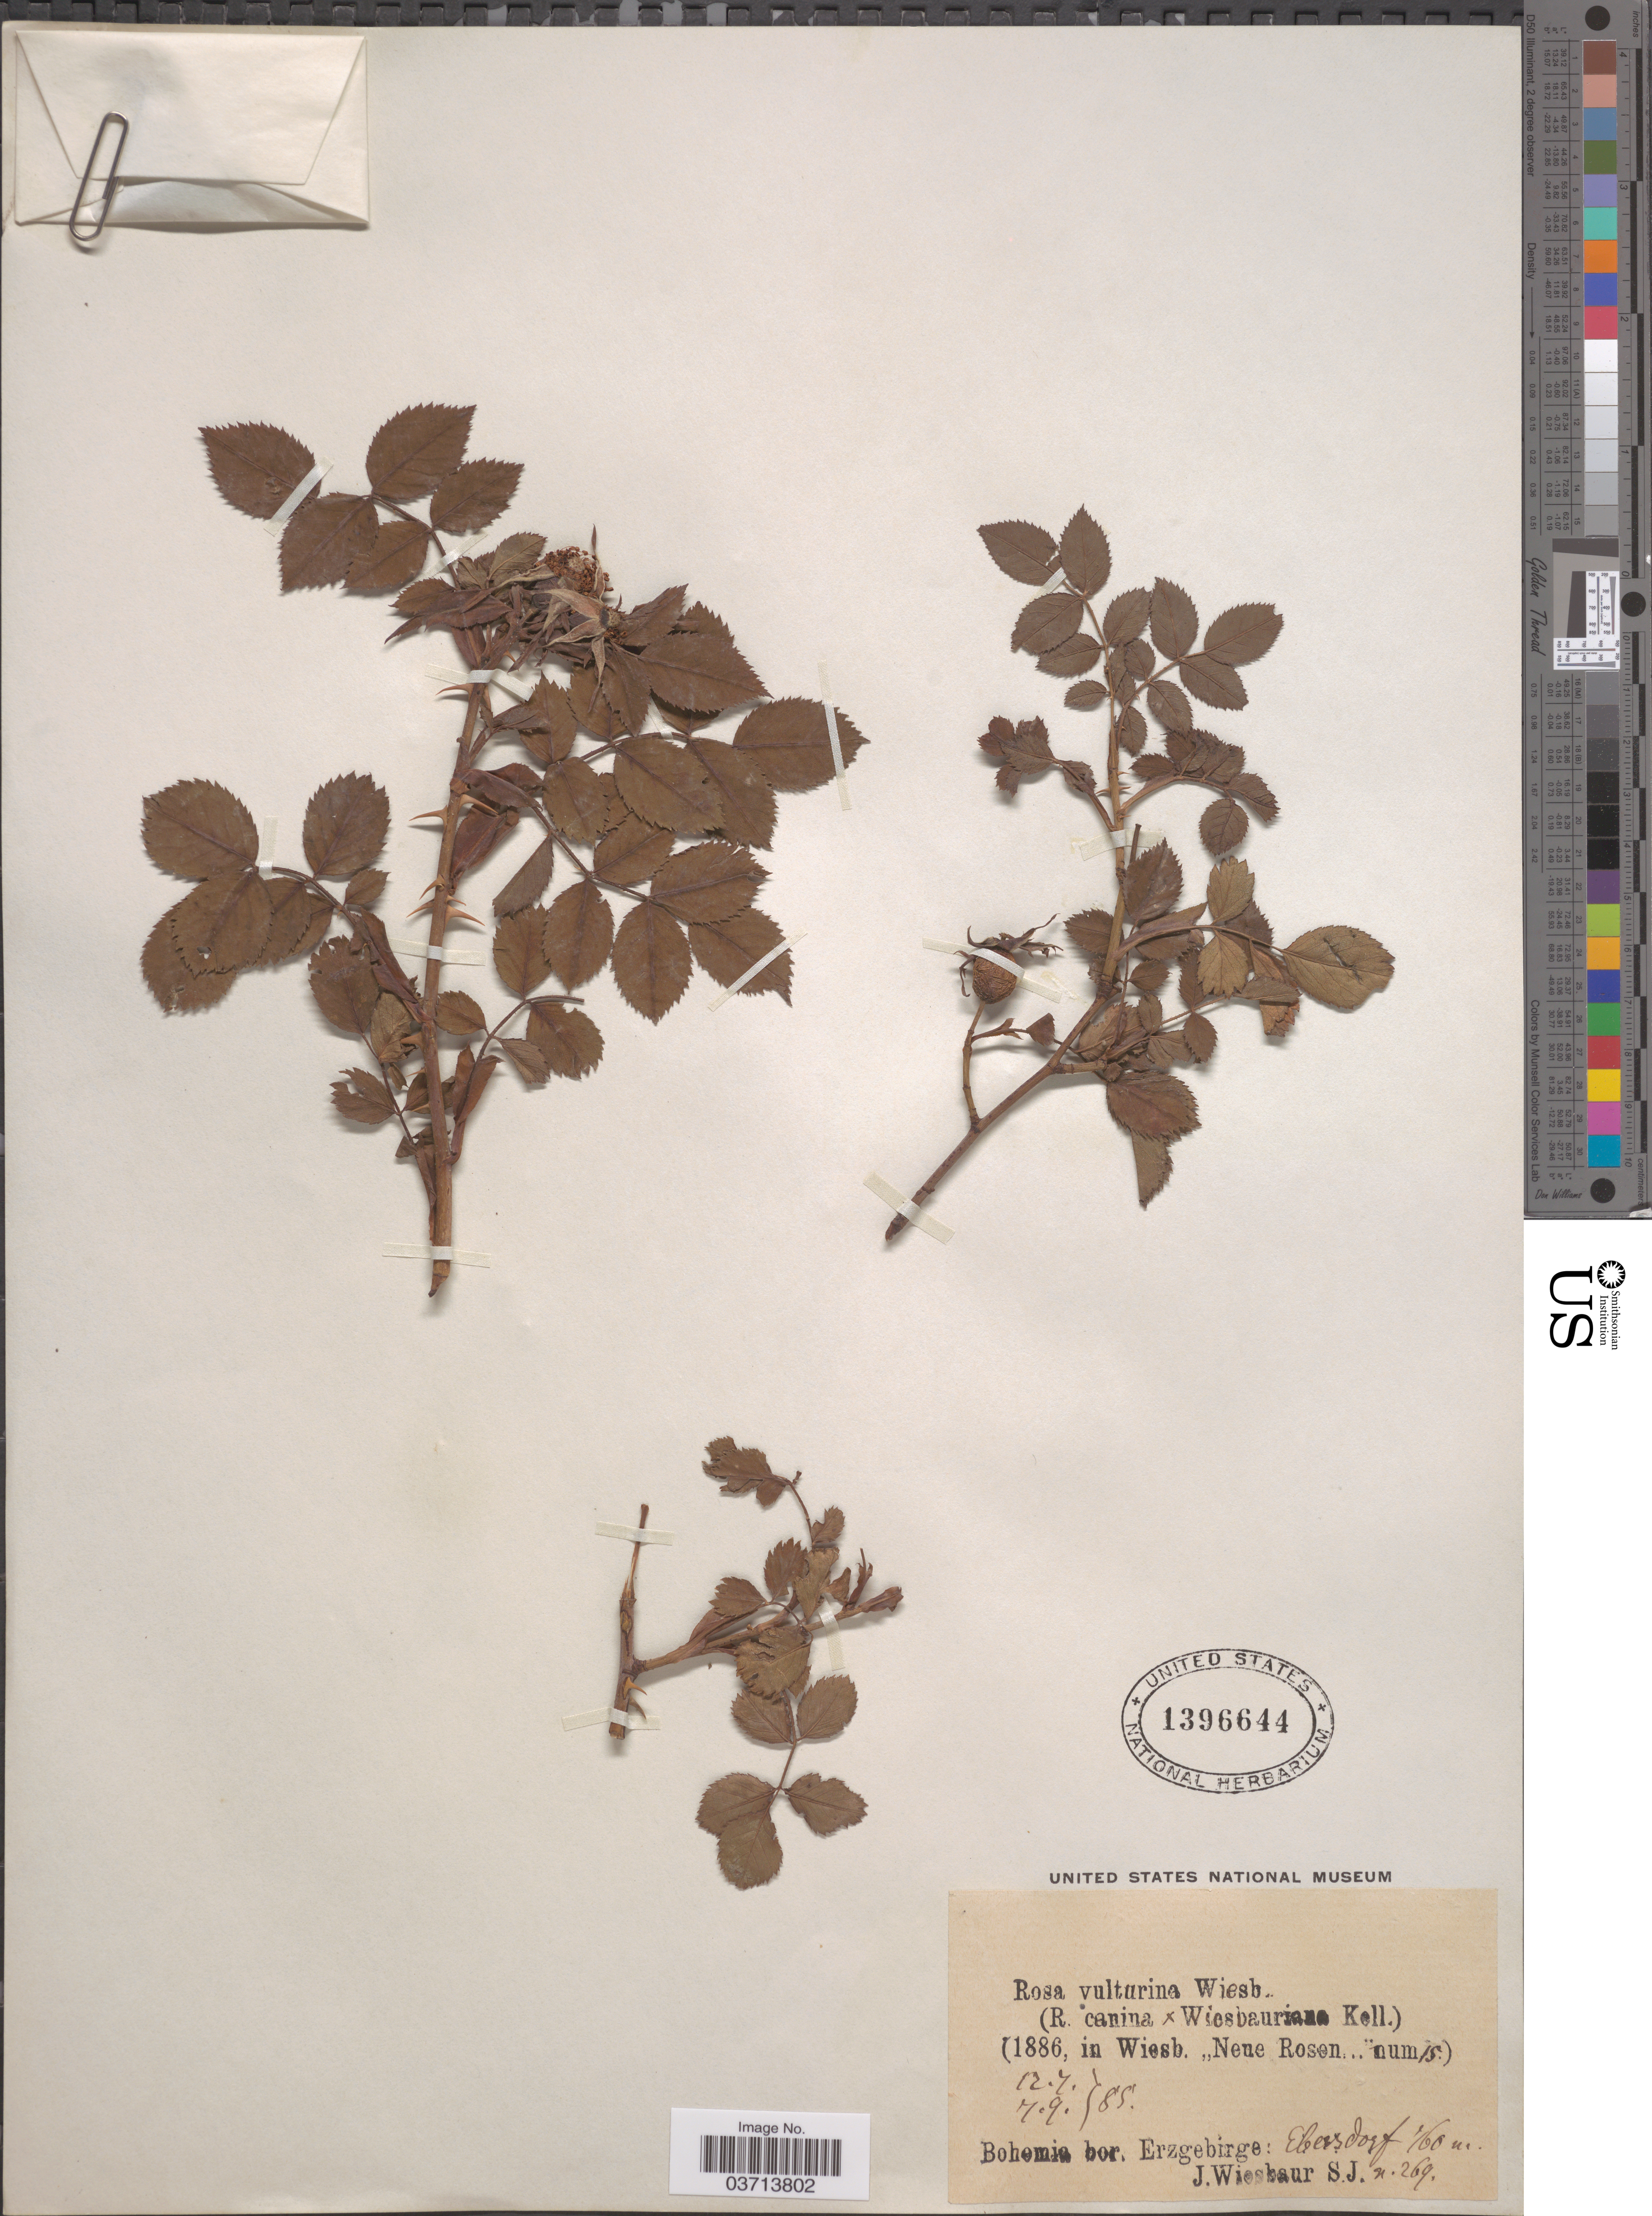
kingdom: Plantae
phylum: Tracheophyta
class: Magnoliopsida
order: Rosales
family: Rosaceae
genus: Rosa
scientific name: Rosa vulturina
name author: Wiesb.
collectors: J. Wiesbaur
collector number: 269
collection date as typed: Transcribed d/m/y: 12/7/85 to 7/9/85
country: Czechia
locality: Bohemia bor. Erzgebirge: Ebersdorf.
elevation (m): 760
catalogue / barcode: US 1396644